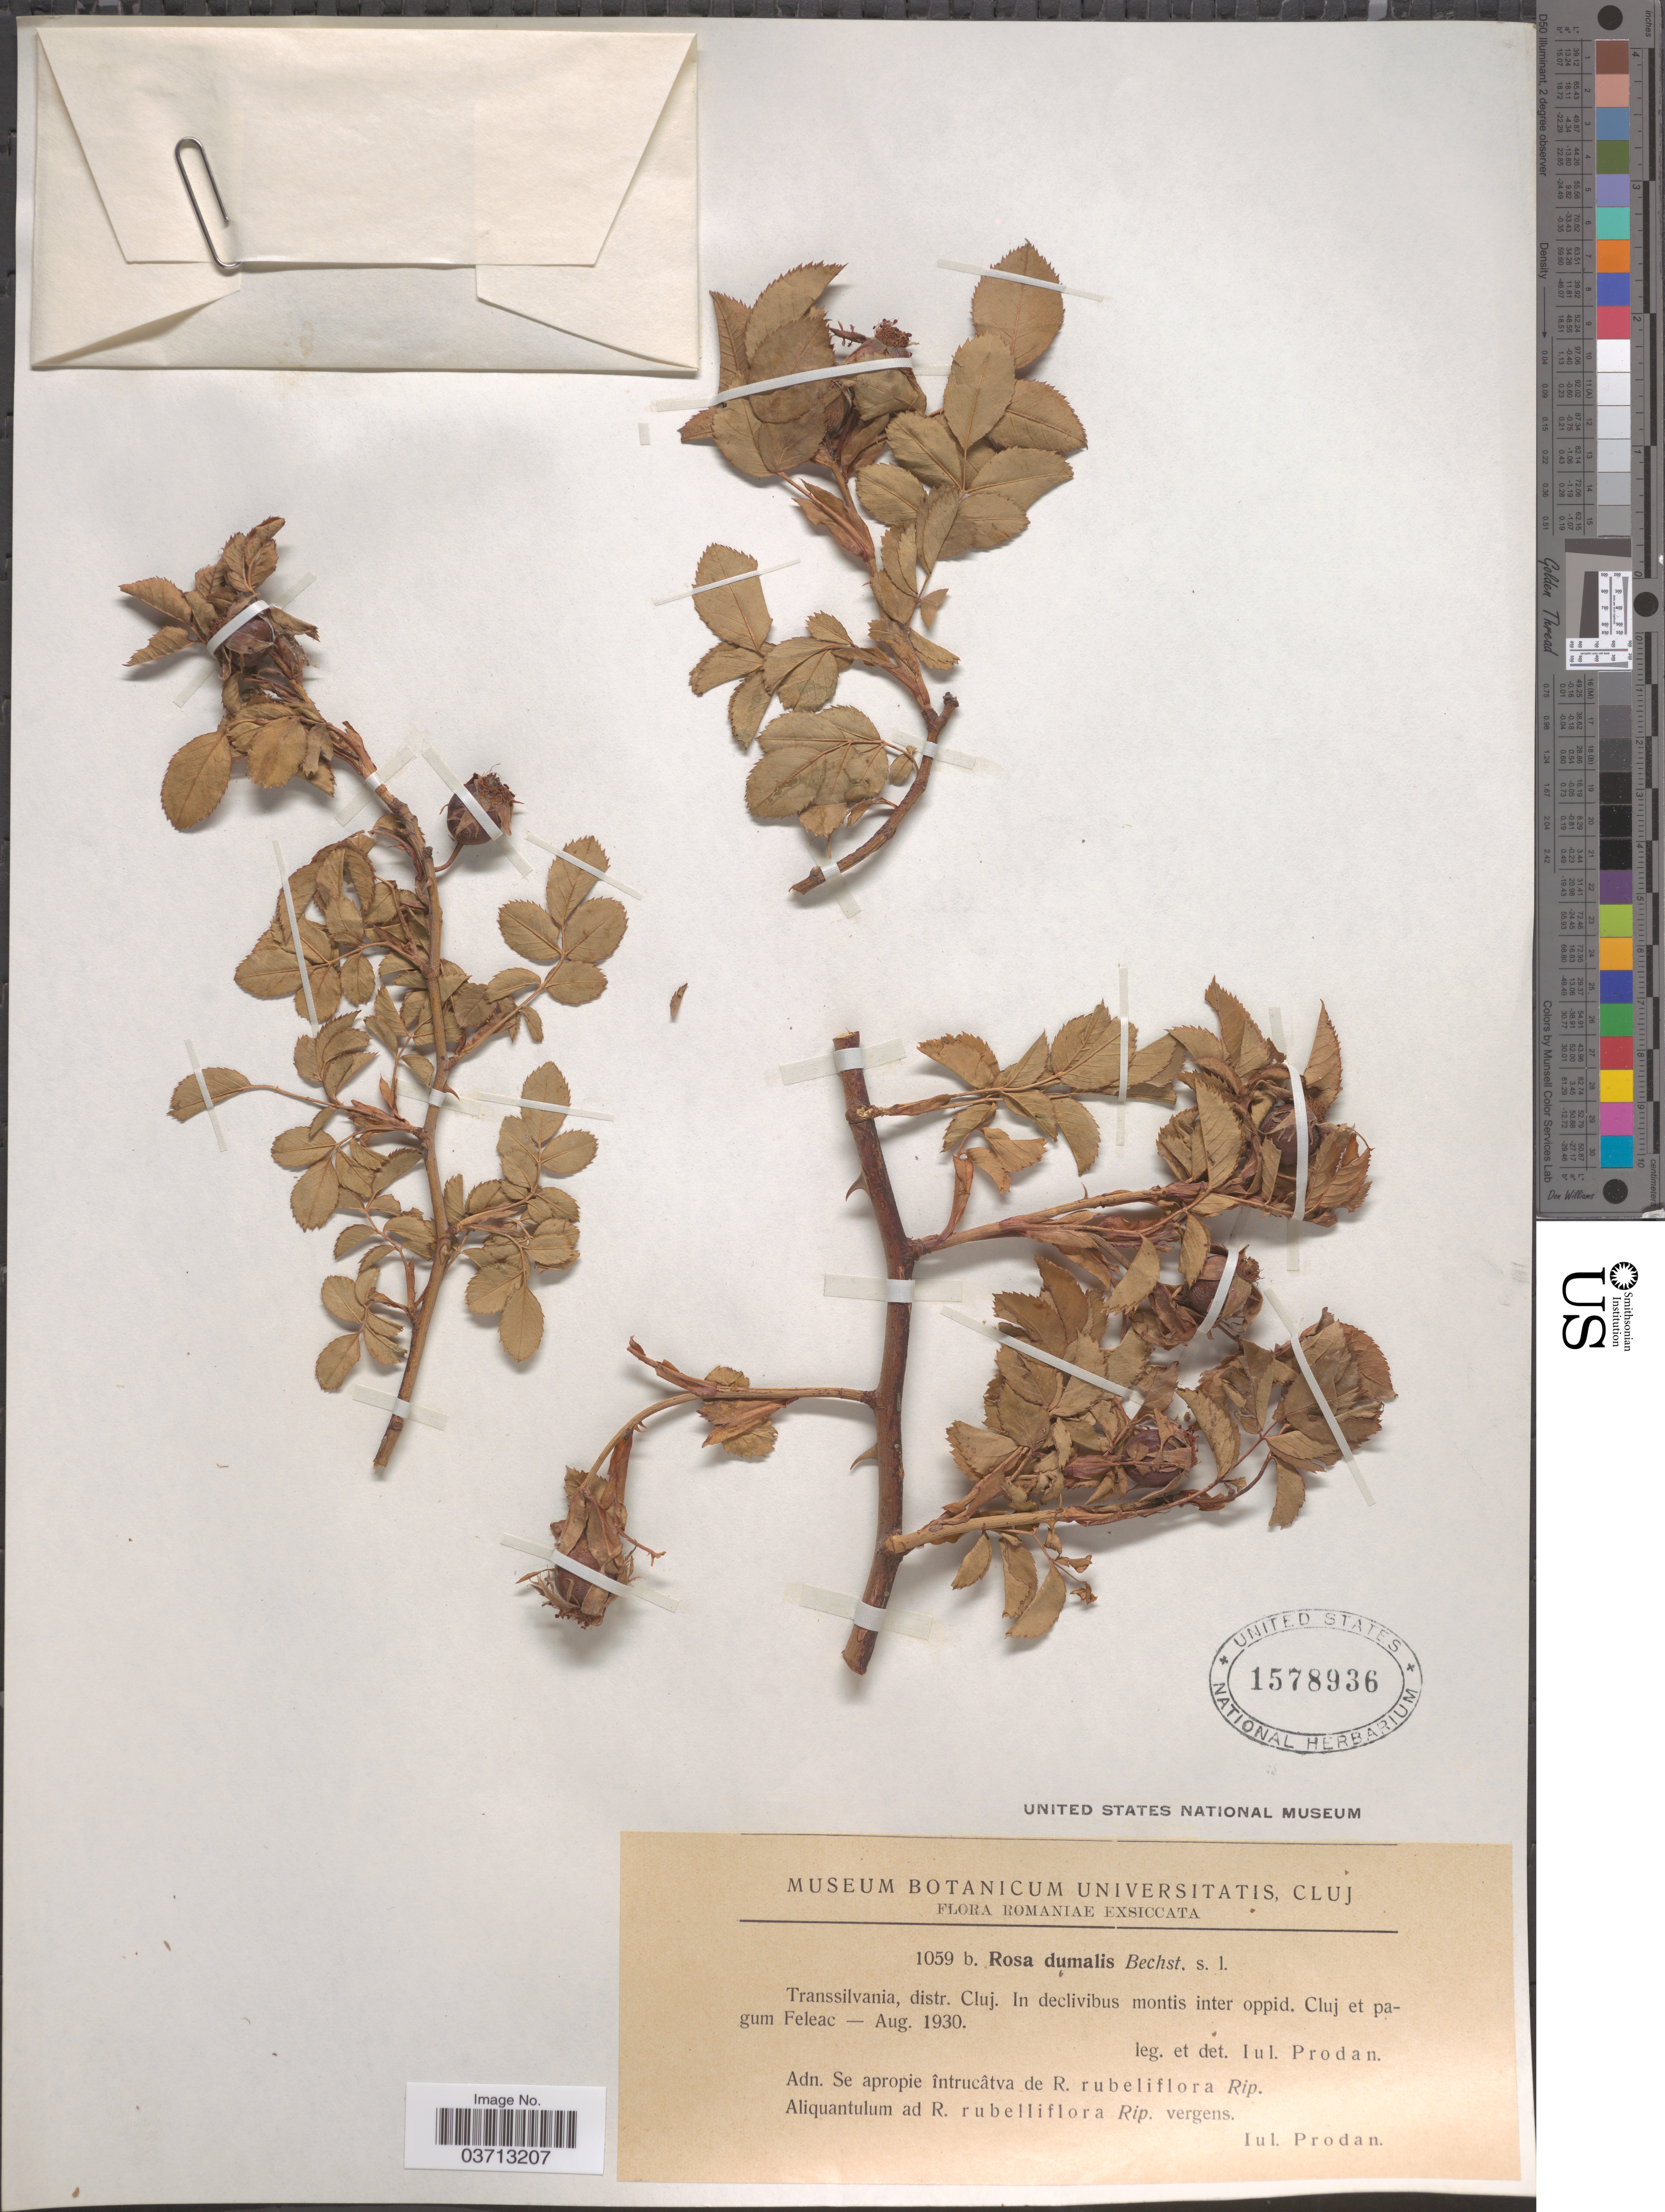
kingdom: Plantae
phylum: Tracheophyta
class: Magnoliopsida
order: Rosales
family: Rosaceae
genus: Rosa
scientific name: Rosa dumalis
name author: Bechst.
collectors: J. Prodan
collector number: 1059 b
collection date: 1930-08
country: Romania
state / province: Cluj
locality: Transsilvania, distr. Cluj. In declivibus montis inter oppid. Cluj et pagum Feleac.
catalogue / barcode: US 1578936